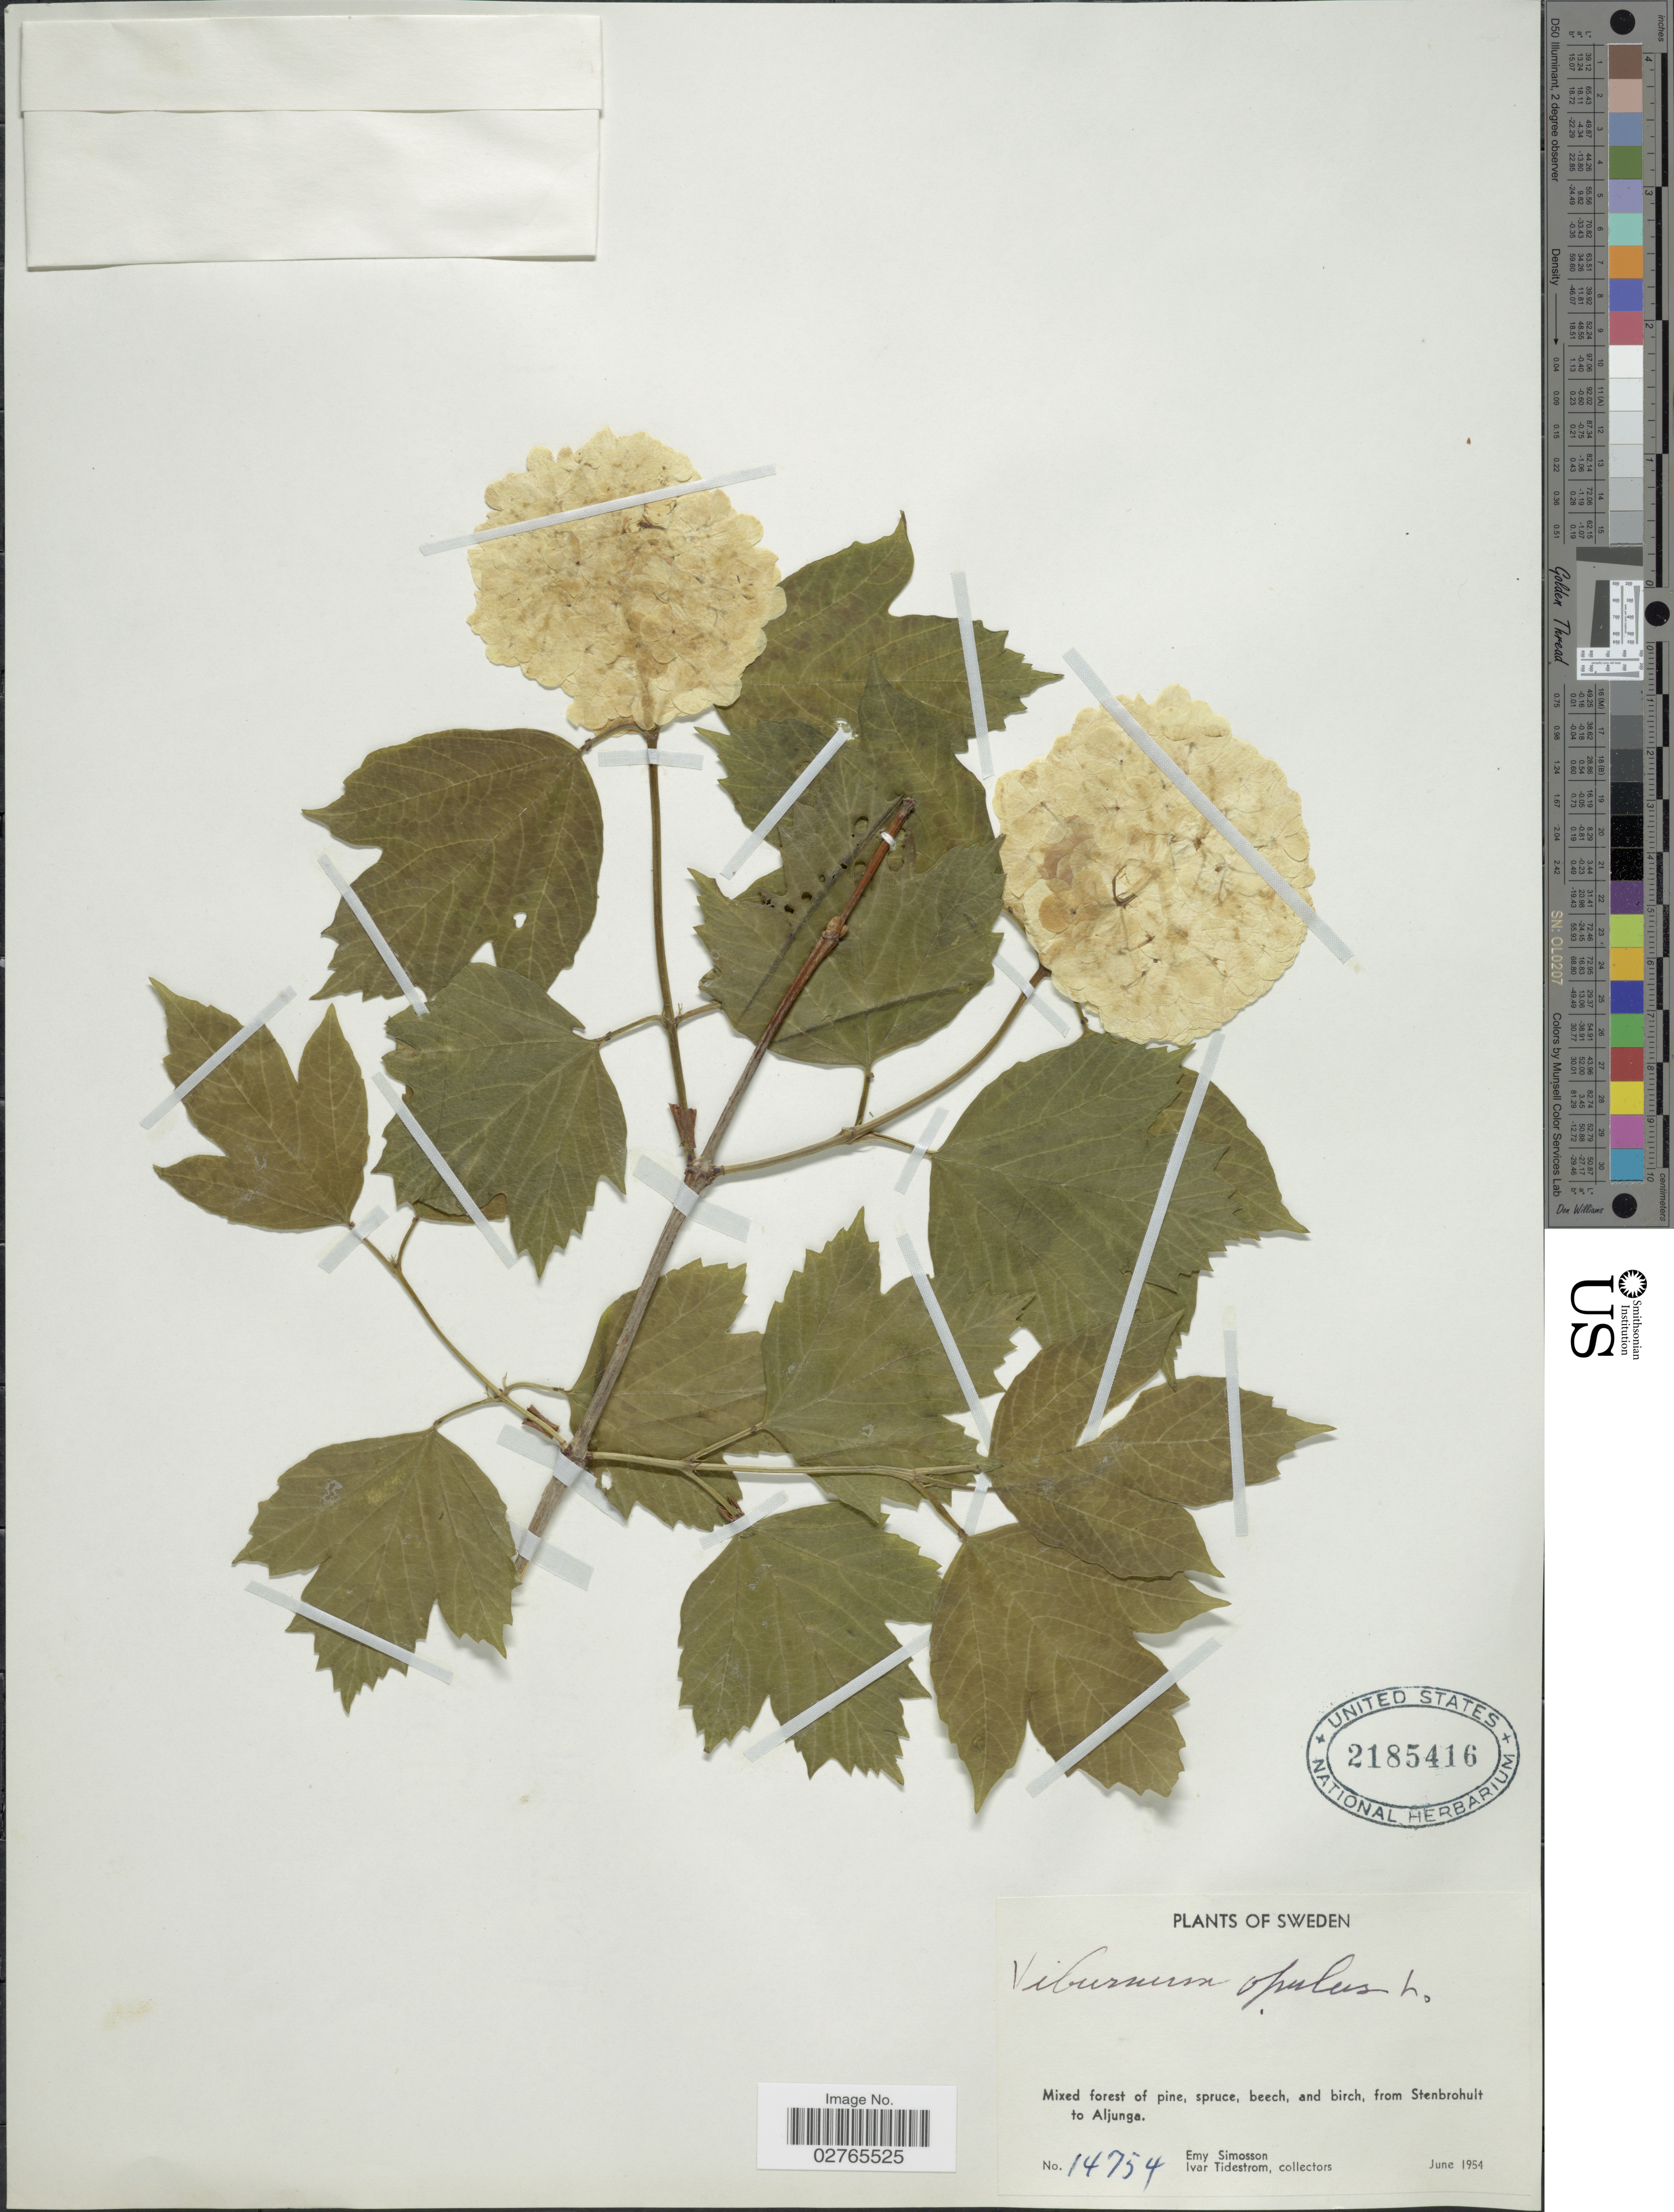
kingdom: Plantae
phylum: Tracheophyta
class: Magnoliopsida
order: Dipsacales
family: Viburnaceae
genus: Viburnum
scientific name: Viburnum opulus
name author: L.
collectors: E. Simosson & I. F. Tidestrom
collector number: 14754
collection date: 1954-06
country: Sweden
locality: Mixed forest of pine, spruce, beech, and birch, from Stenbrohult to Aljunga.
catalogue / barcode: US 2185416